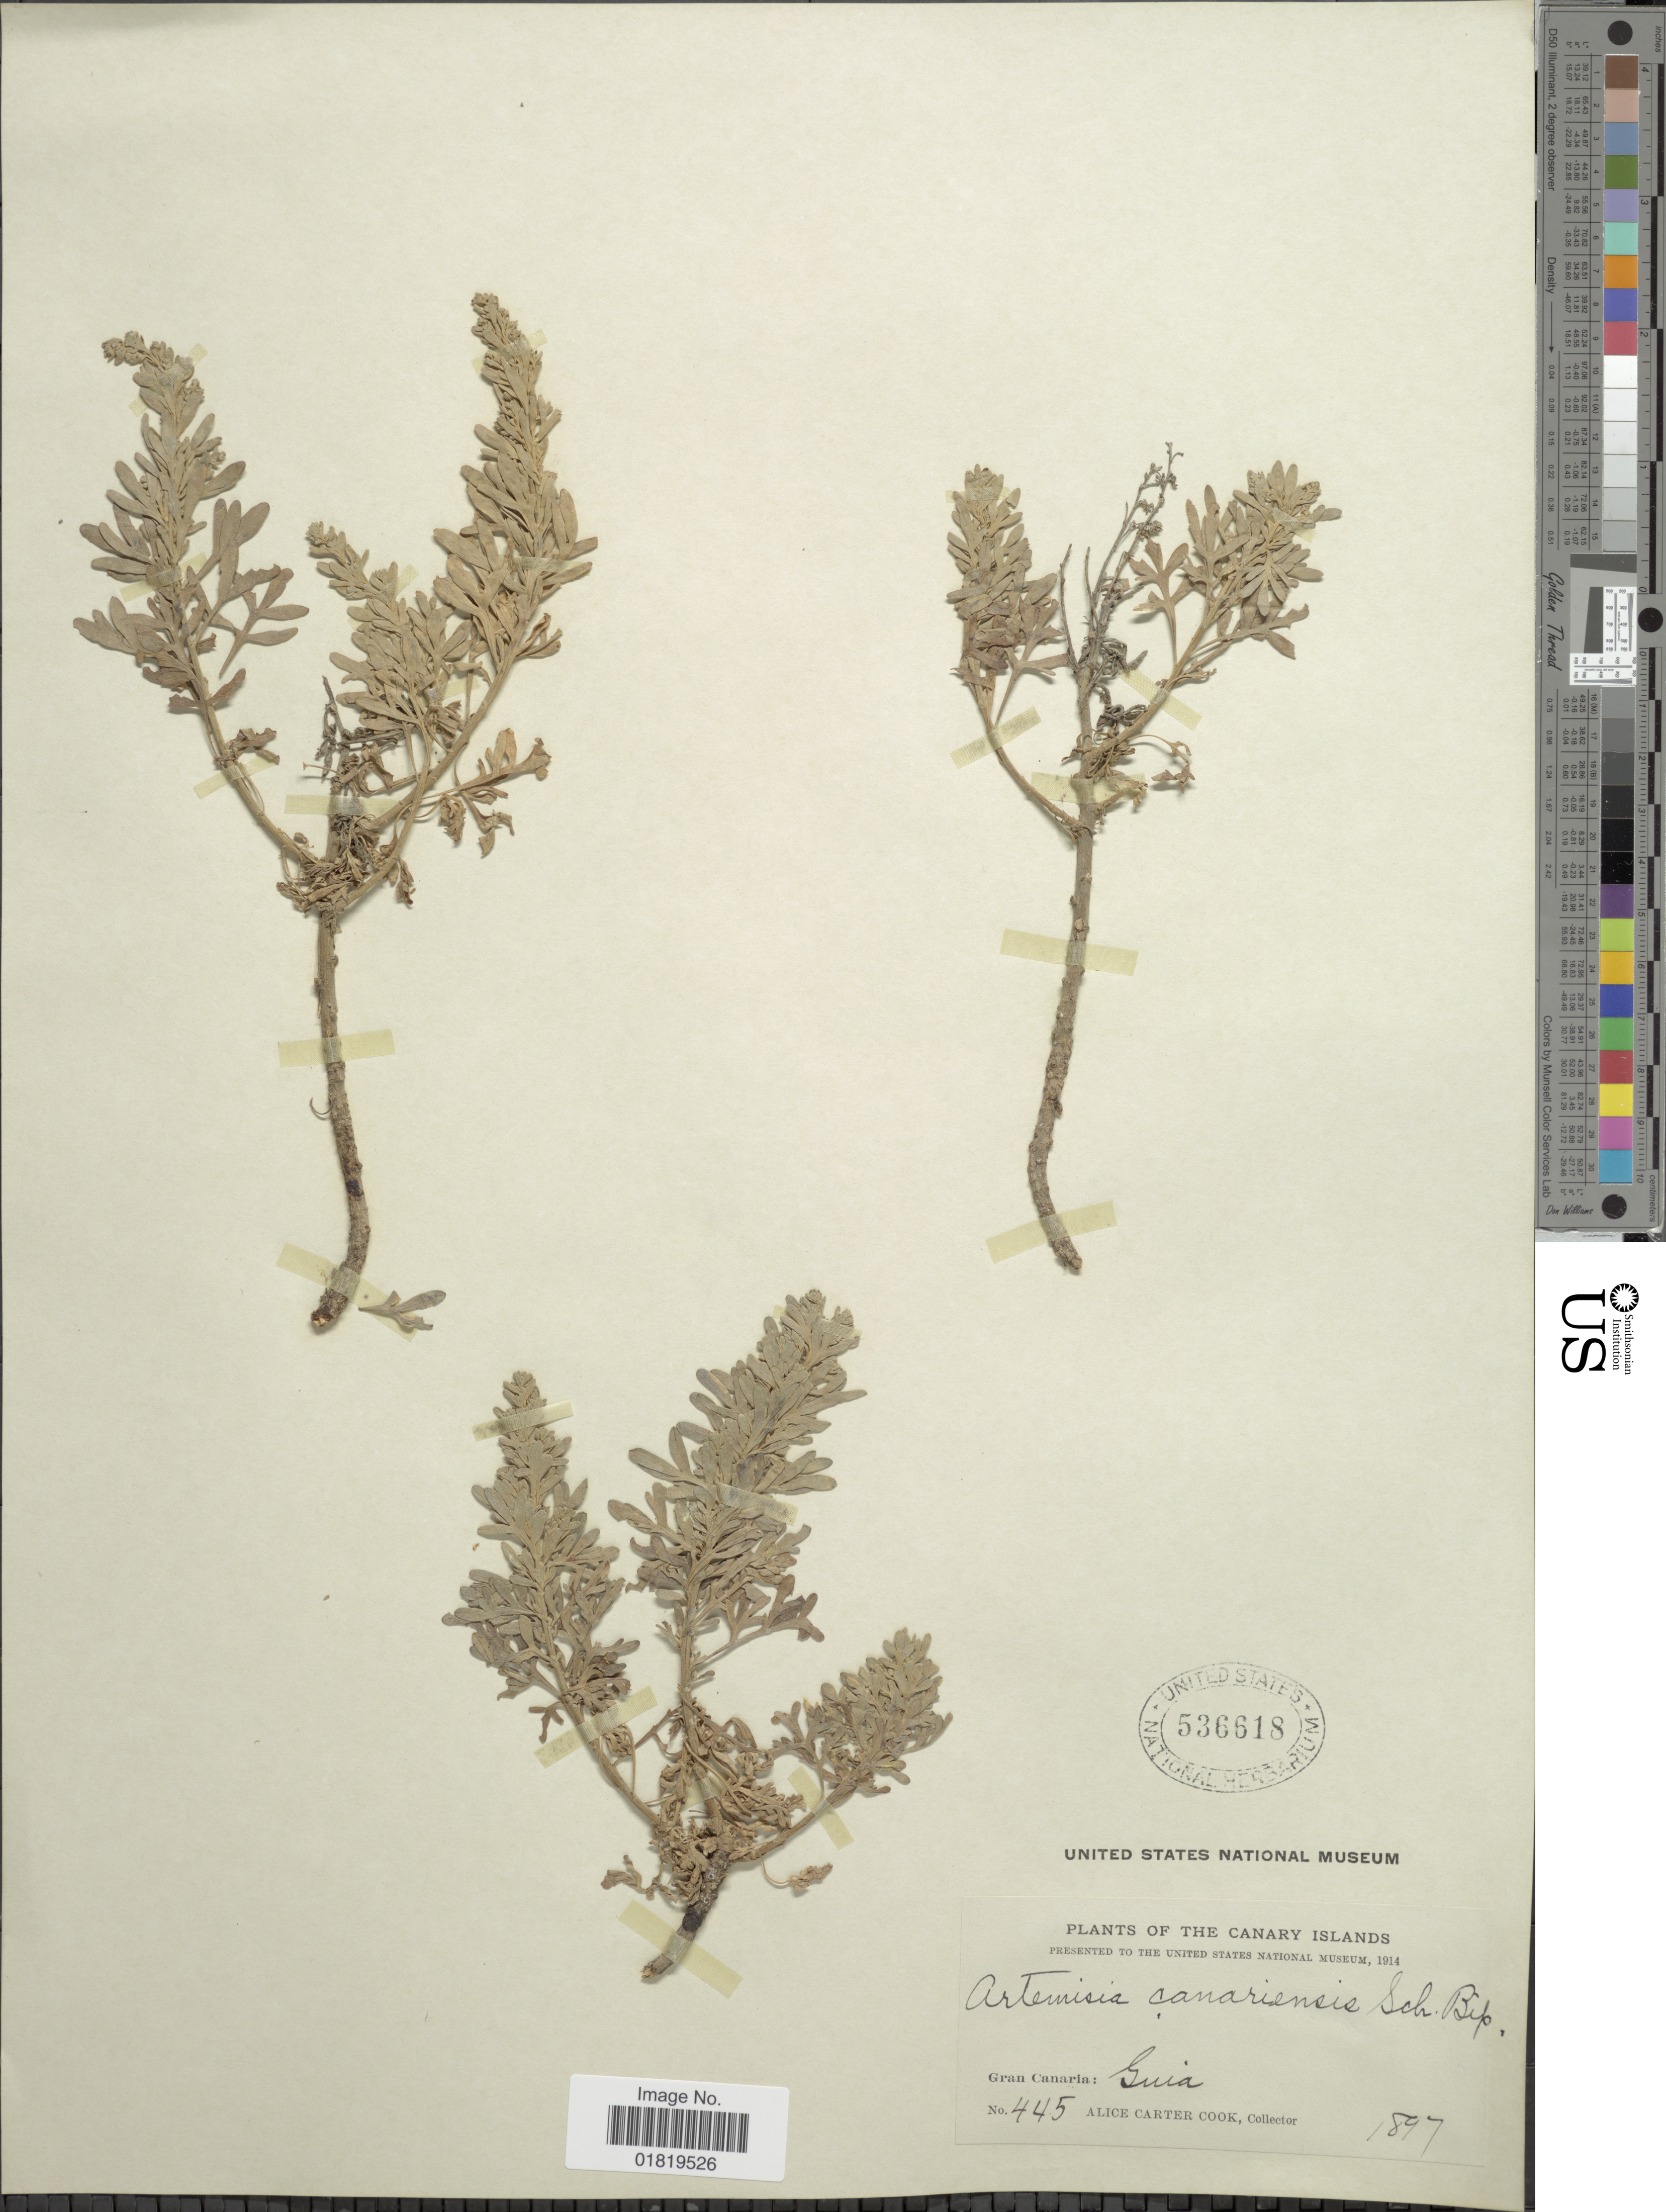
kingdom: Plantae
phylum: Tracheophyta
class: Magnoliopsida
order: Asterales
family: Asteraceae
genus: Artemisia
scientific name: Artemisia canariensis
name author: Less.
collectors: Alice C. Cook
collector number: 445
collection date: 1897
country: Spain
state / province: Canarias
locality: The Canary Islands, Gran Canaria: Guia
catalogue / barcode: US 536618